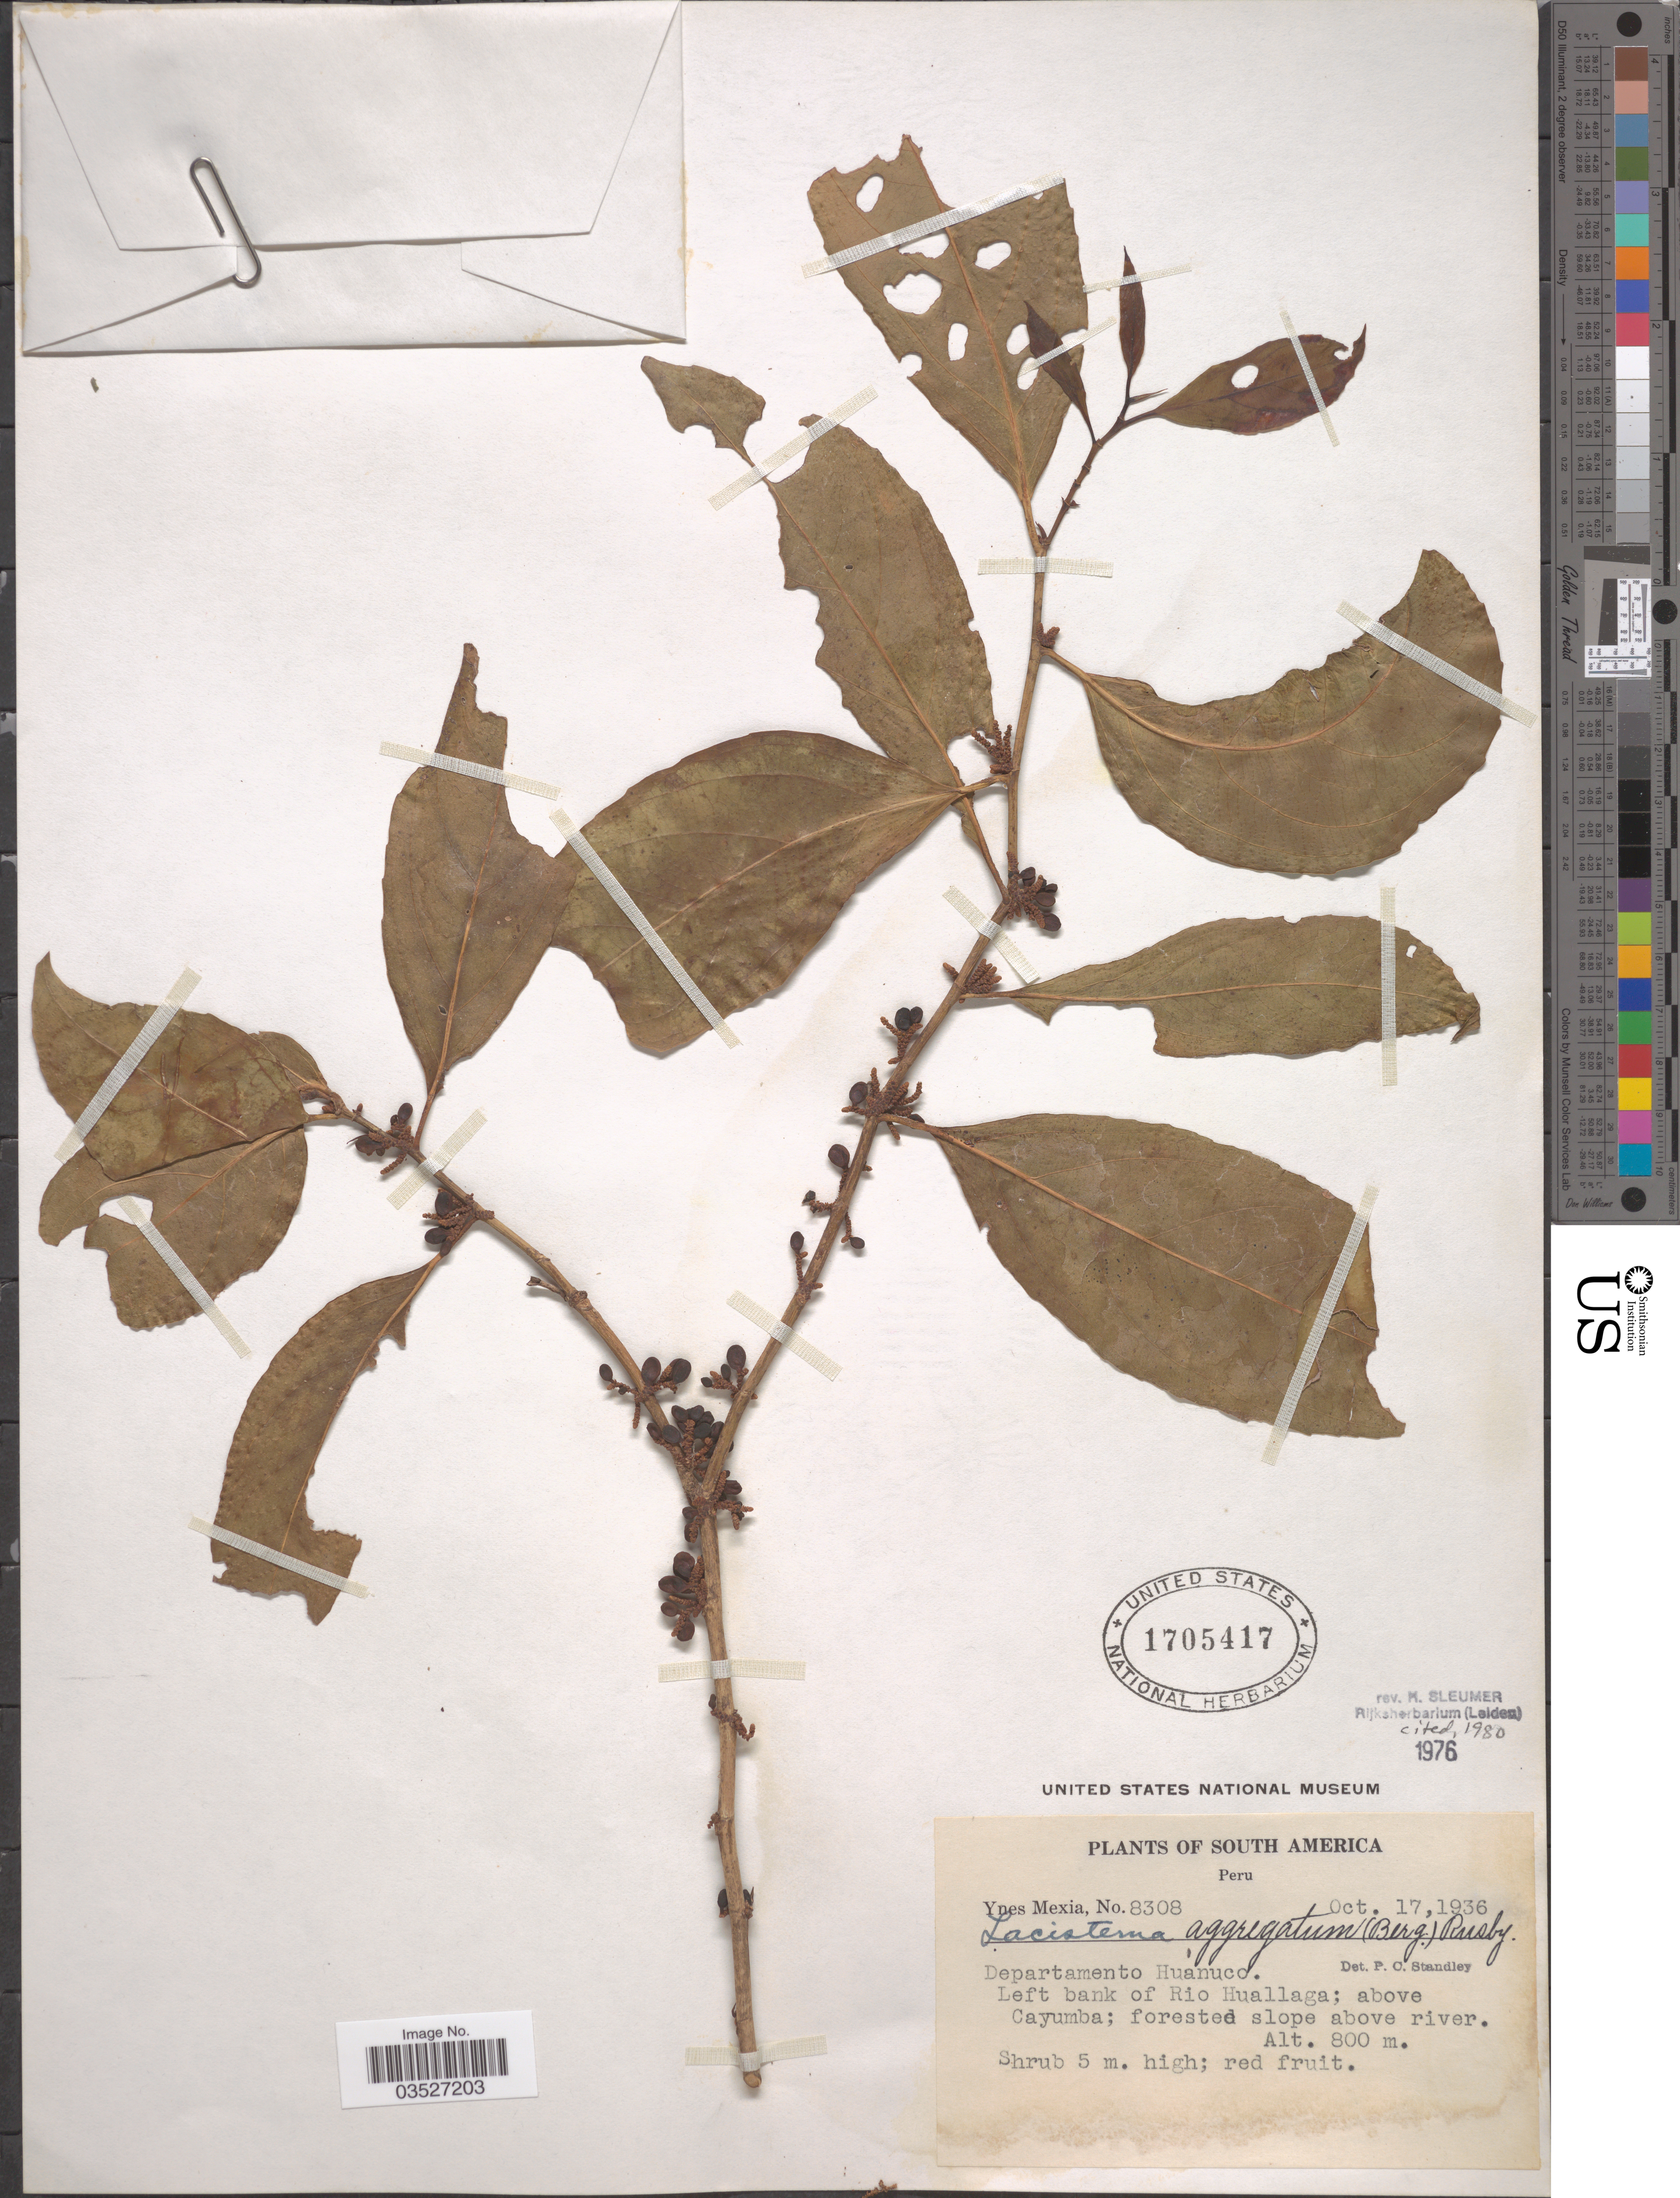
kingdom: Plantae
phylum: Tracheophyta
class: Magnoliopsida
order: Malpighiales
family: Lacistemataceae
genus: Lacistema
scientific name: Lacistema aggregatum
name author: (P.J. Bergius) Rusby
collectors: Y. Mexia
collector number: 8308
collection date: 1936-10-17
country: Peru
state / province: Huánuco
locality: Departamento Huánuco. Left bank of Rio Huallaga; above Cayumba; forested slope above river.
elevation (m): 800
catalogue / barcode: US 1705417